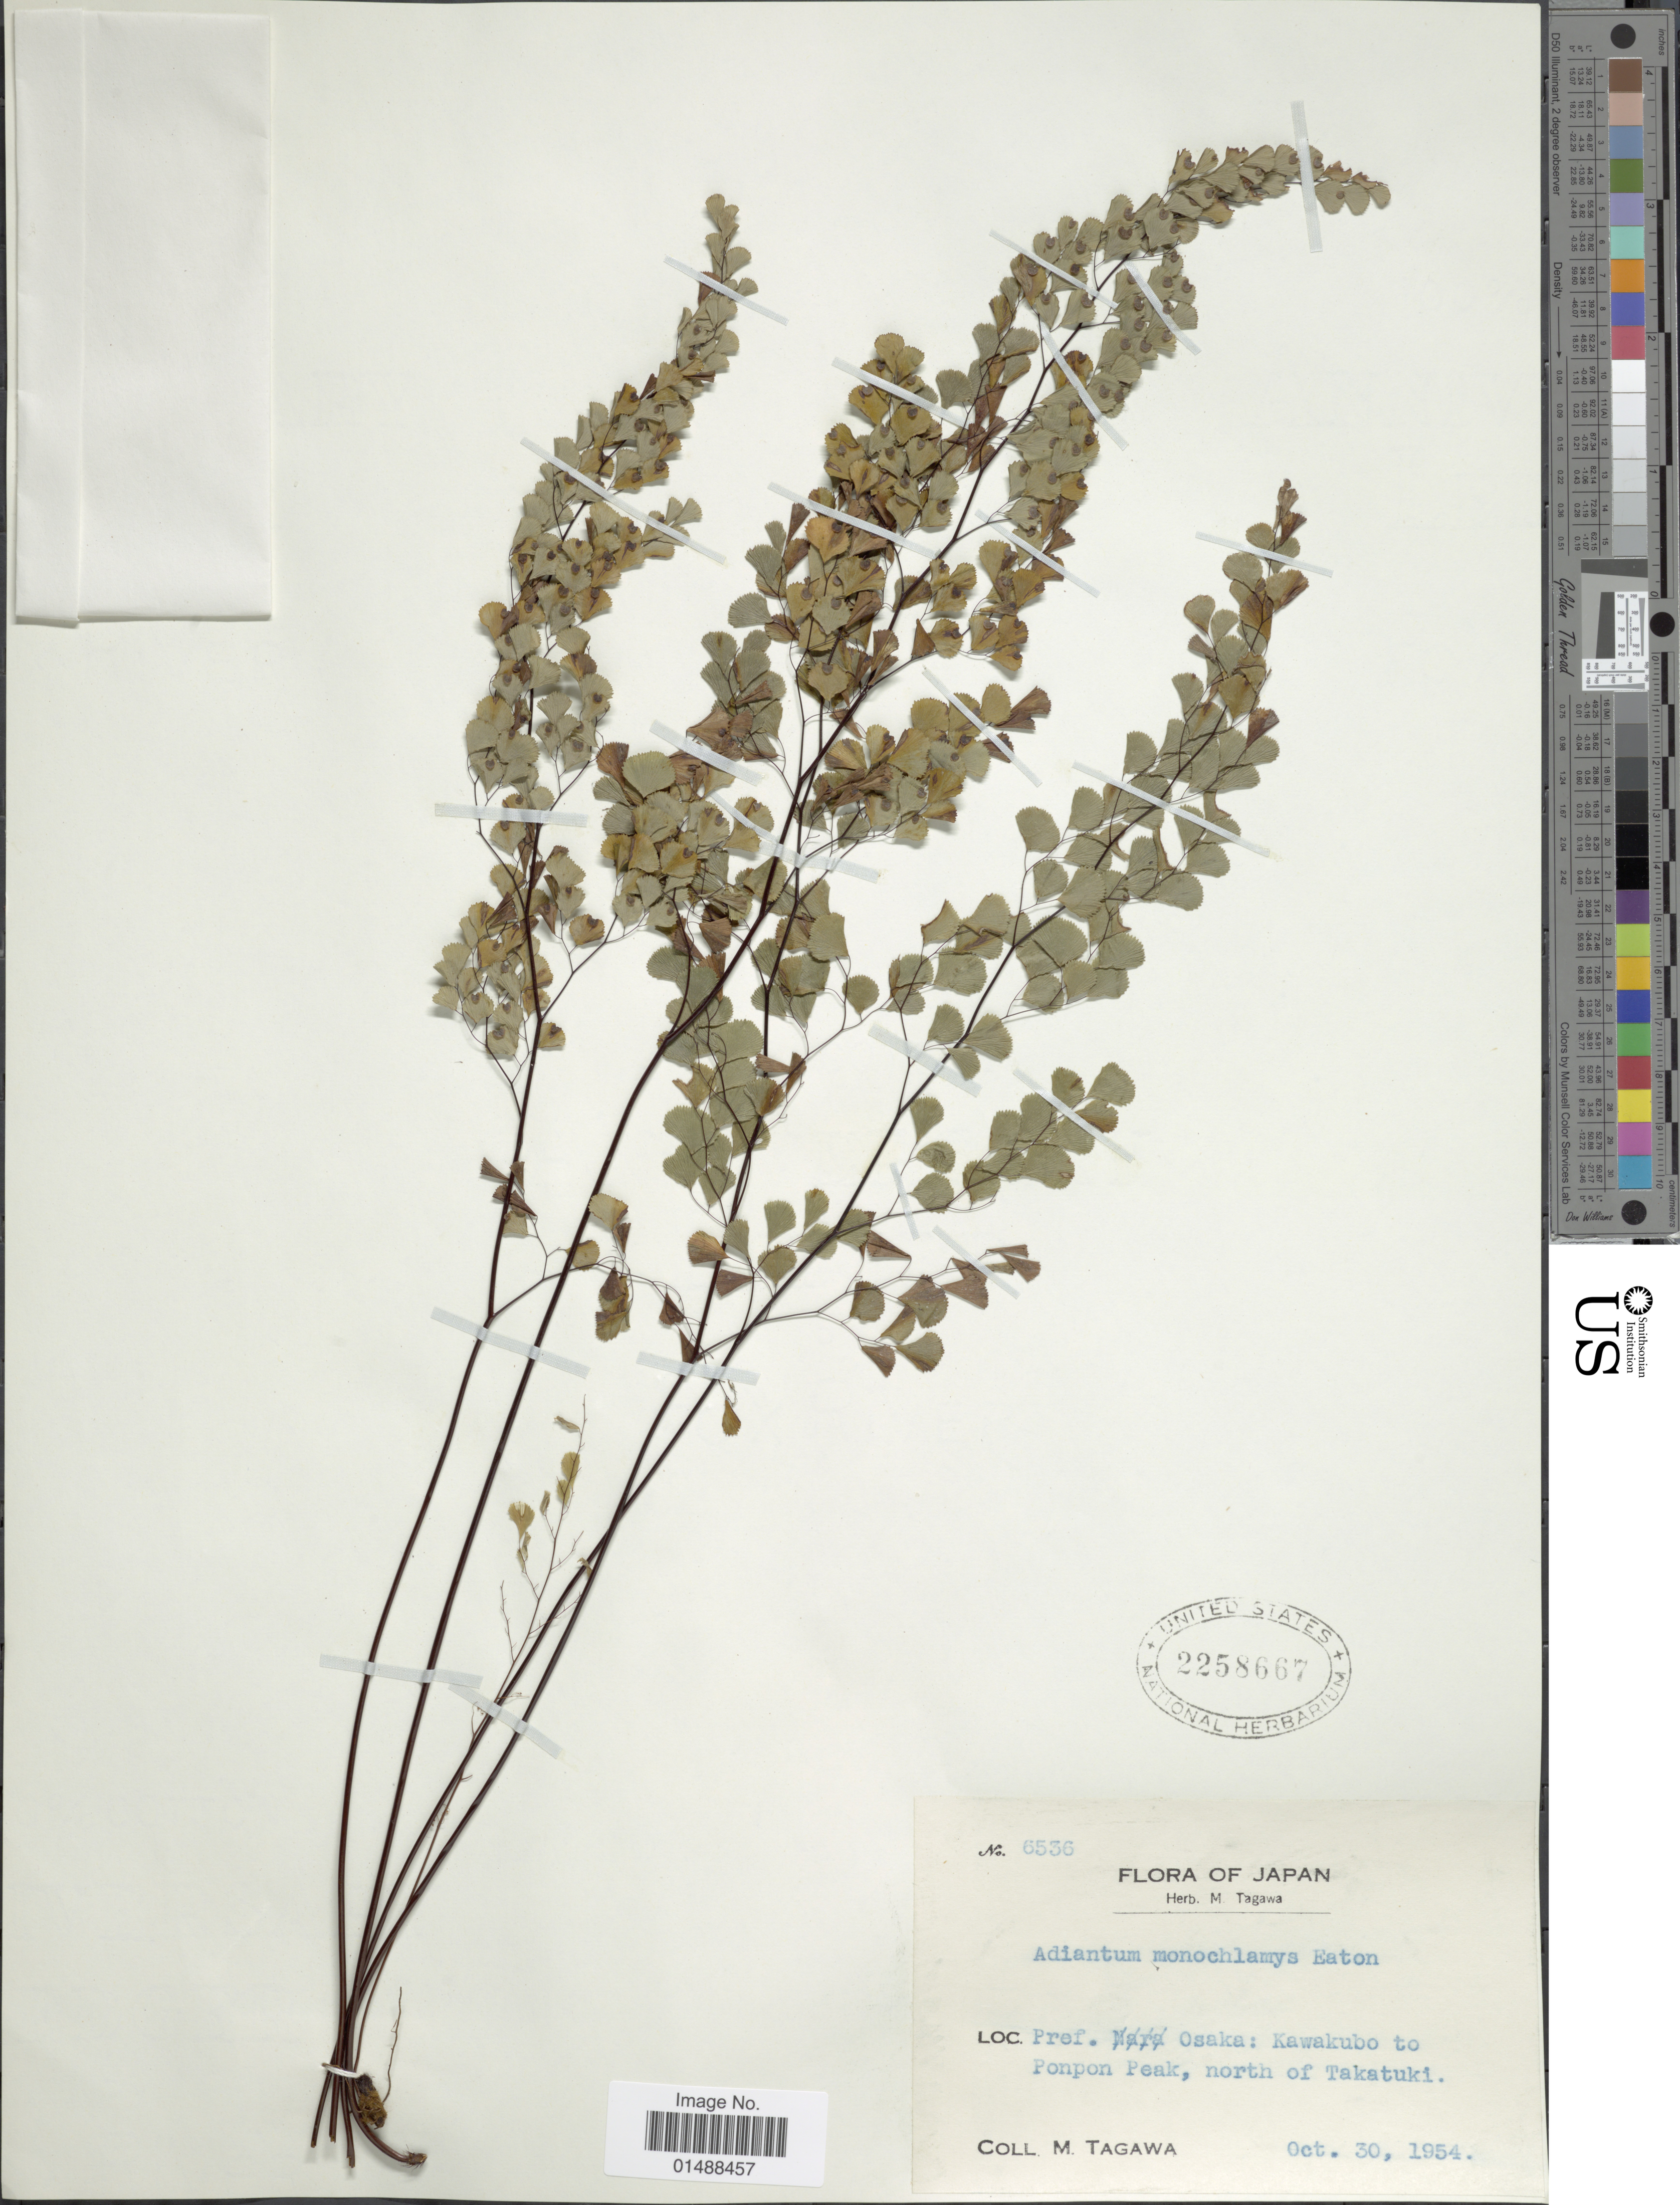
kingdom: Plantae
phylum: Tracheophyta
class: Polypodiopsida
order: Polypodiales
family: Pteridaceae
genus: Adiantum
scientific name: Adiantum monochlamys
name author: D.C. Eaton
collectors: M. Tagawa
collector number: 6536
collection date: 1954-10-30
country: Japan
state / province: Osaka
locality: Japan, Loc. Pref. Osaka: Kawakubo to Ponpon Peak, north of Takatuki.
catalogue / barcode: US 2258667